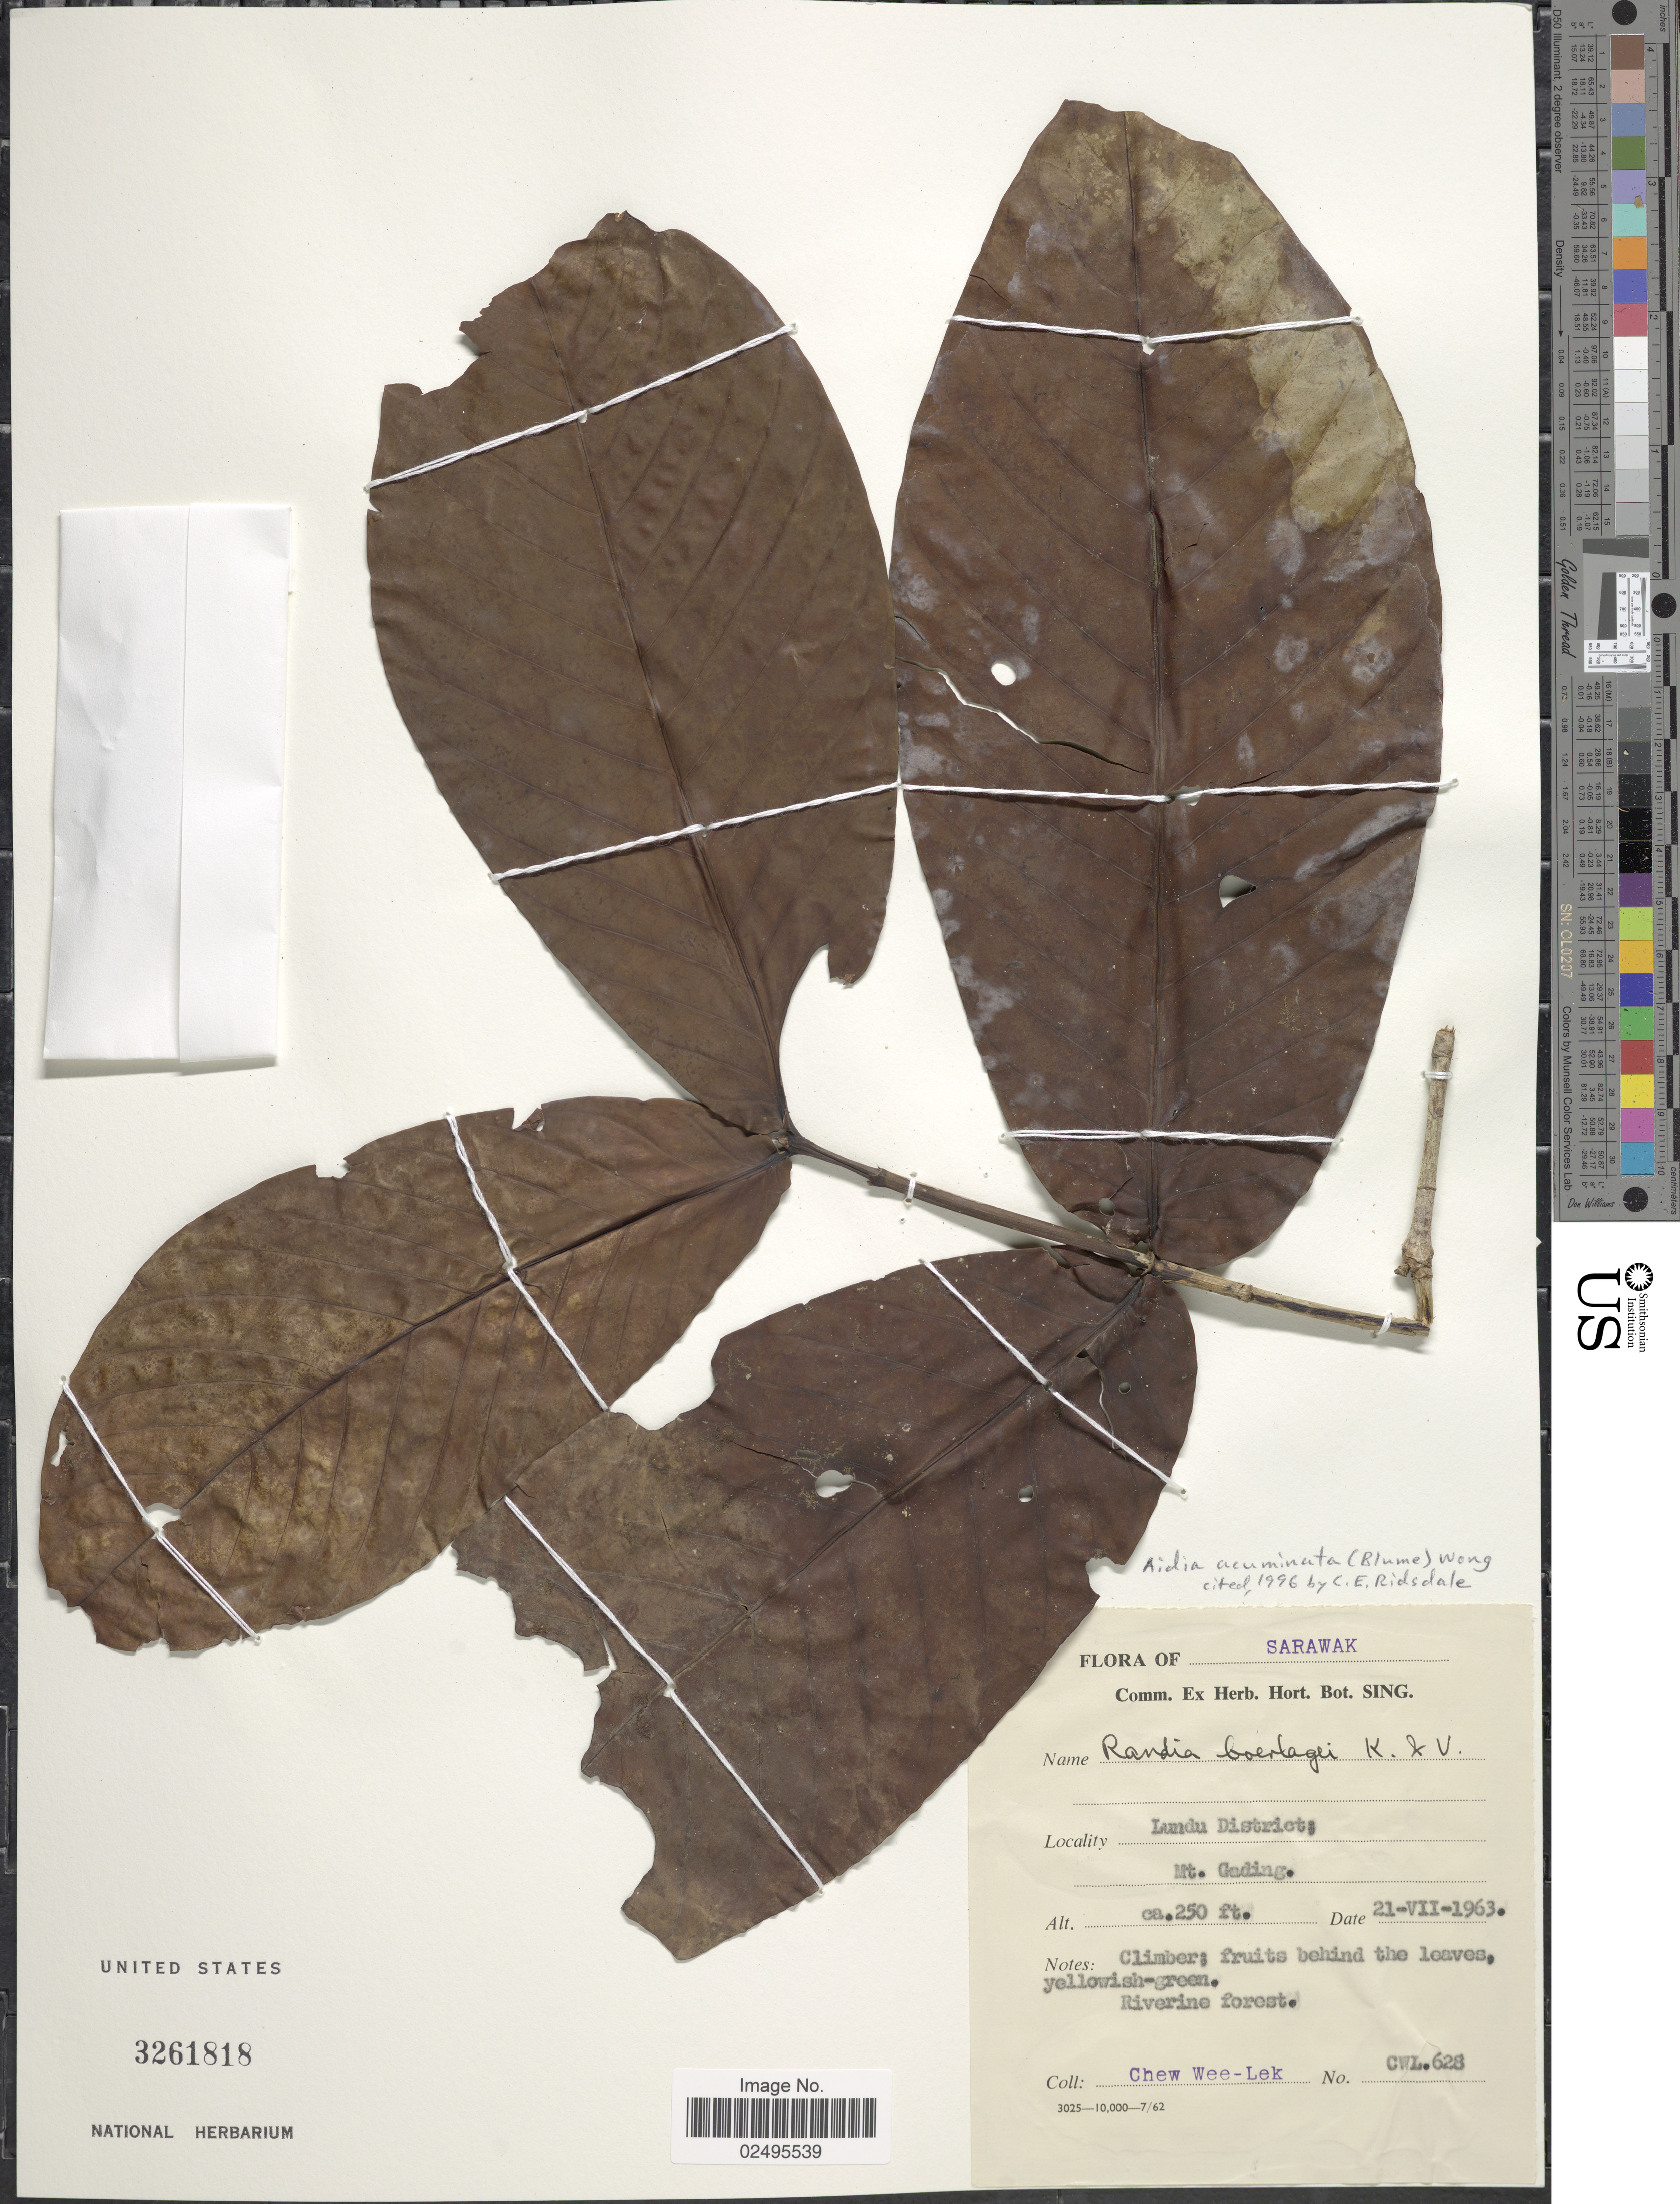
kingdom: Plantae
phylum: Tracheophyta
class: Magnoliopsida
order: Gentianales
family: Rubiaceae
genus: Aidia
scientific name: Aidia acuminata (Blume) Wong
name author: (Blume) K.M. Wong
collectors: W. Chew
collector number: CWL628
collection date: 1963-07-21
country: Malaysia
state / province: Sarawak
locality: Lundu District; Mt. Gading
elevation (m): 76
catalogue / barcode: US 3261818